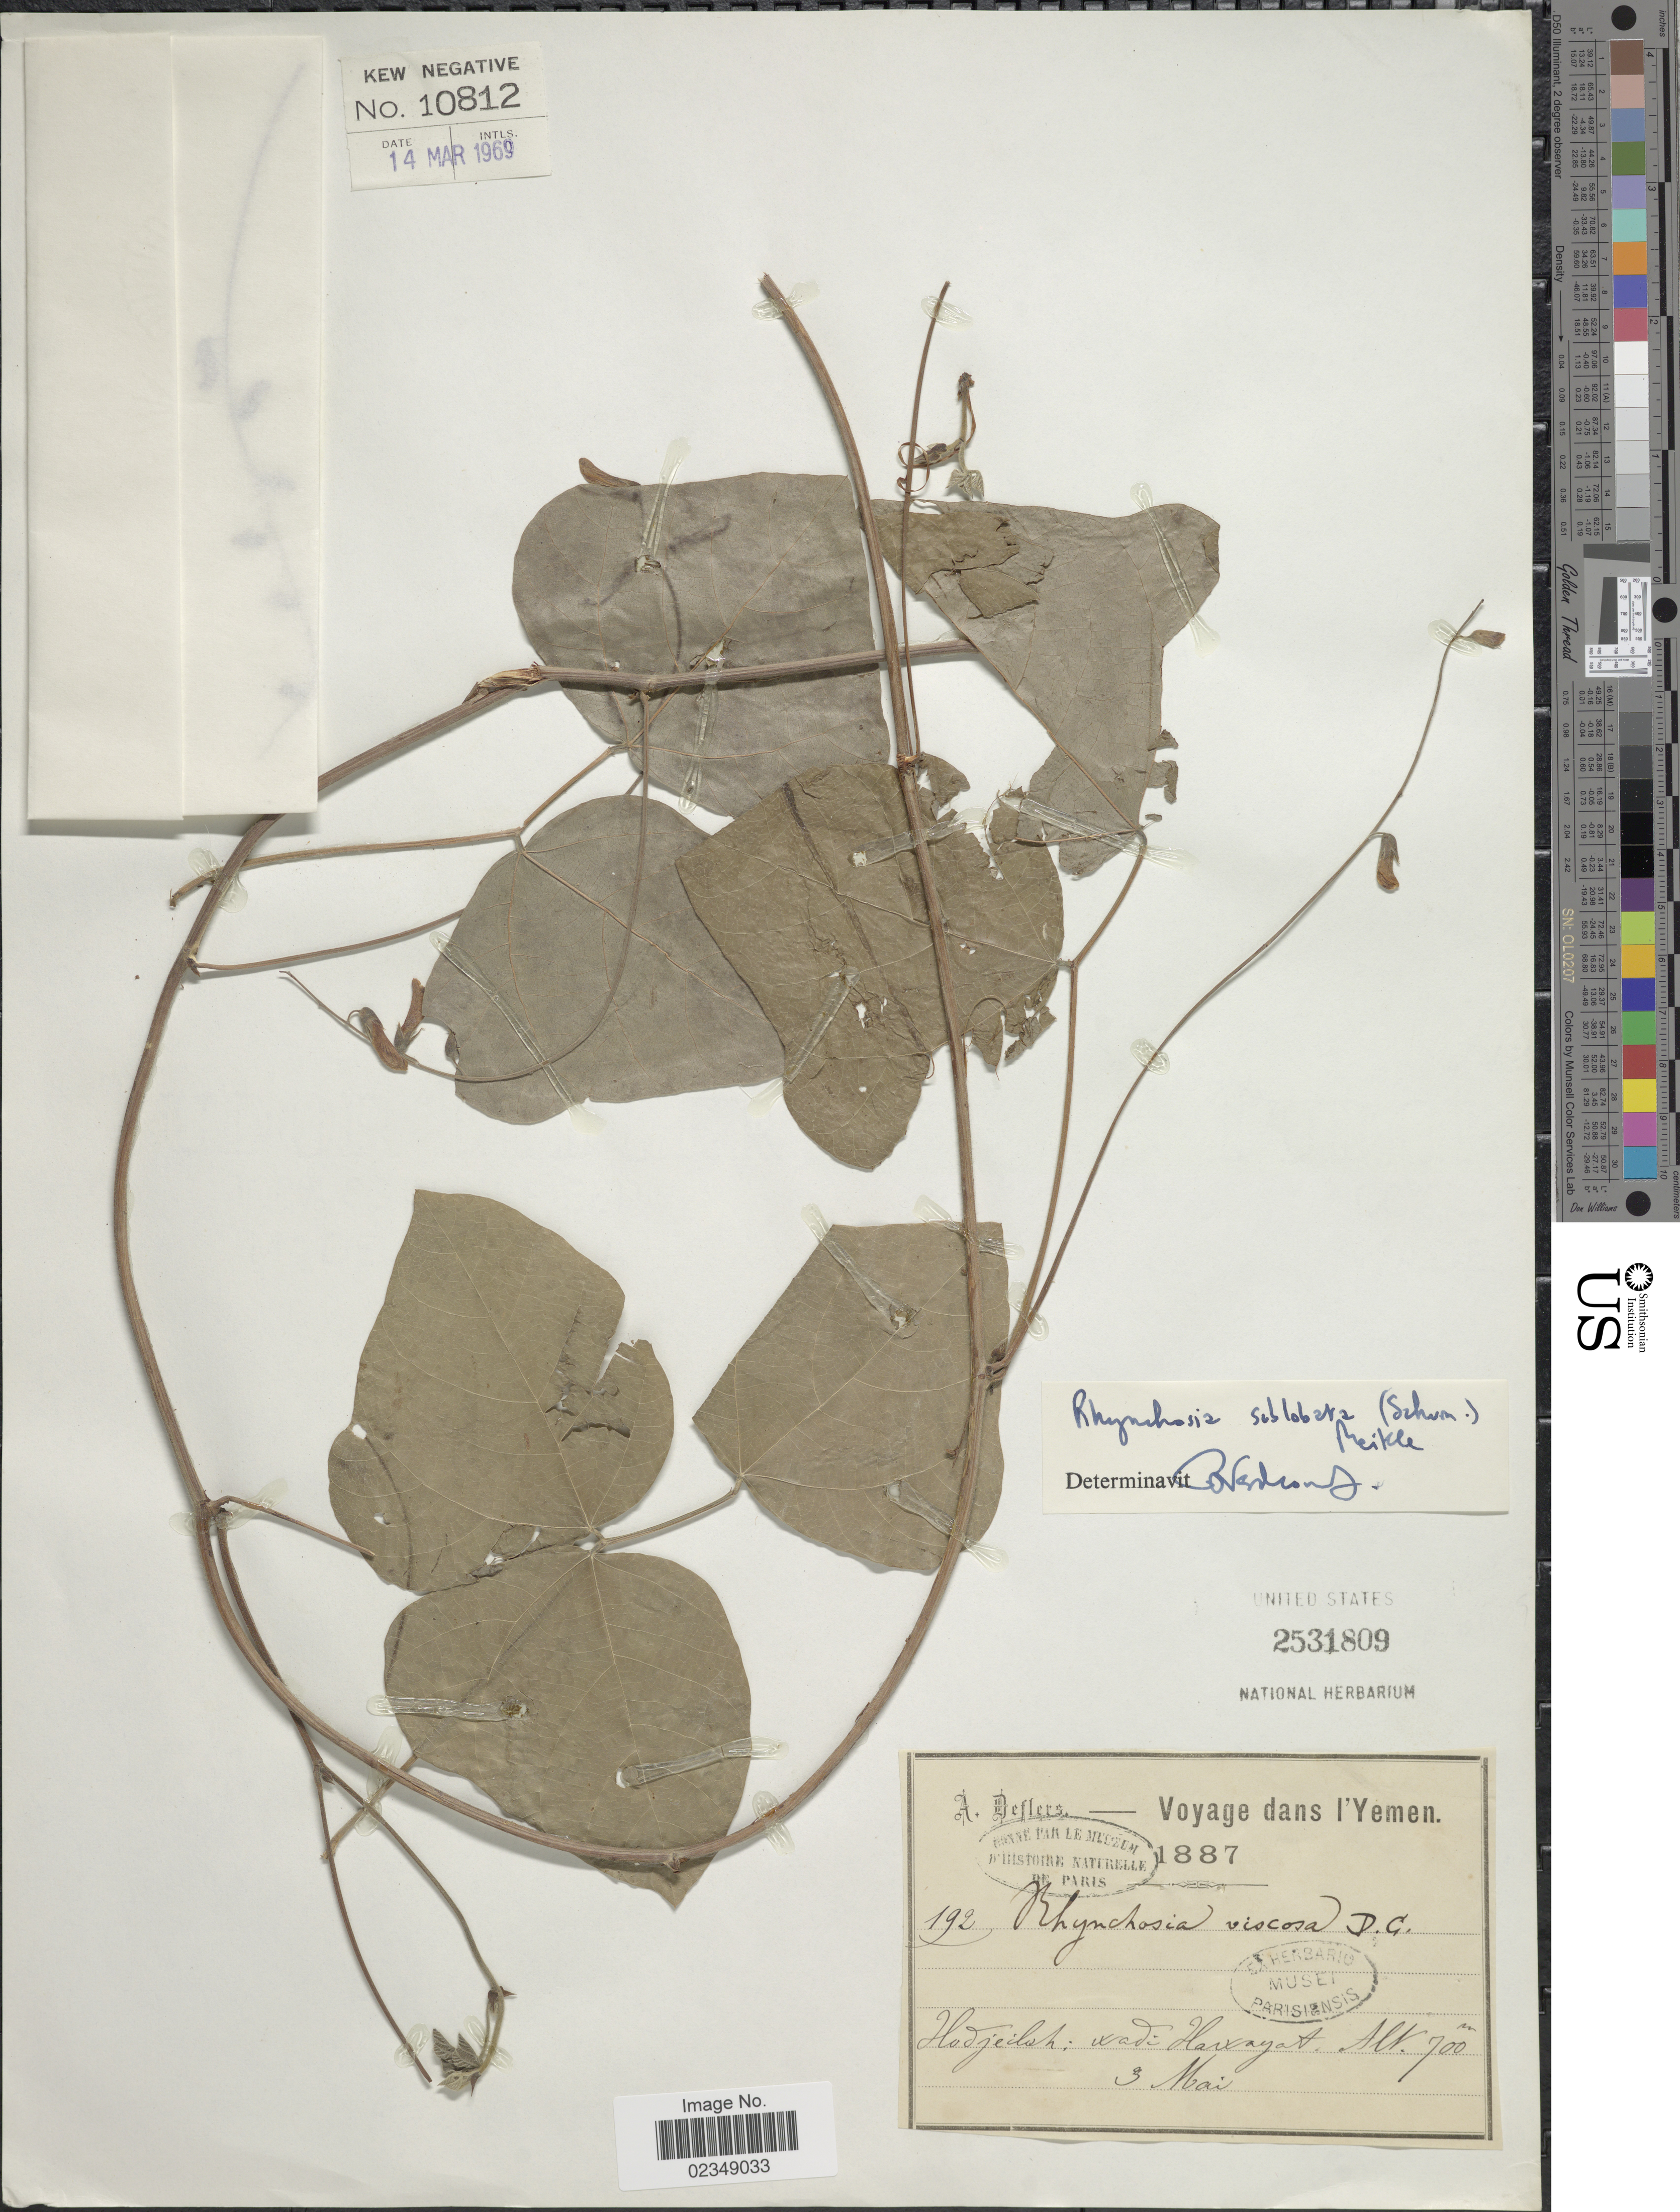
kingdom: Plantae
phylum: Tracheophyta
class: Magnoliopsida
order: Fabales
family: Fabaceae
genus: Rhynchosia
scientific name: Rhynchosia sublobata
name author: (Schumach.) Meikle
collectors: A. Deflers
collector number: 192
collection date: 1887-05-03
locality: Hodjeloh: wadi Hauayat, dans l'Yemen [unsure placement] [interpreted]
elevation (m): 700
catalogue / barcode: US 2531809